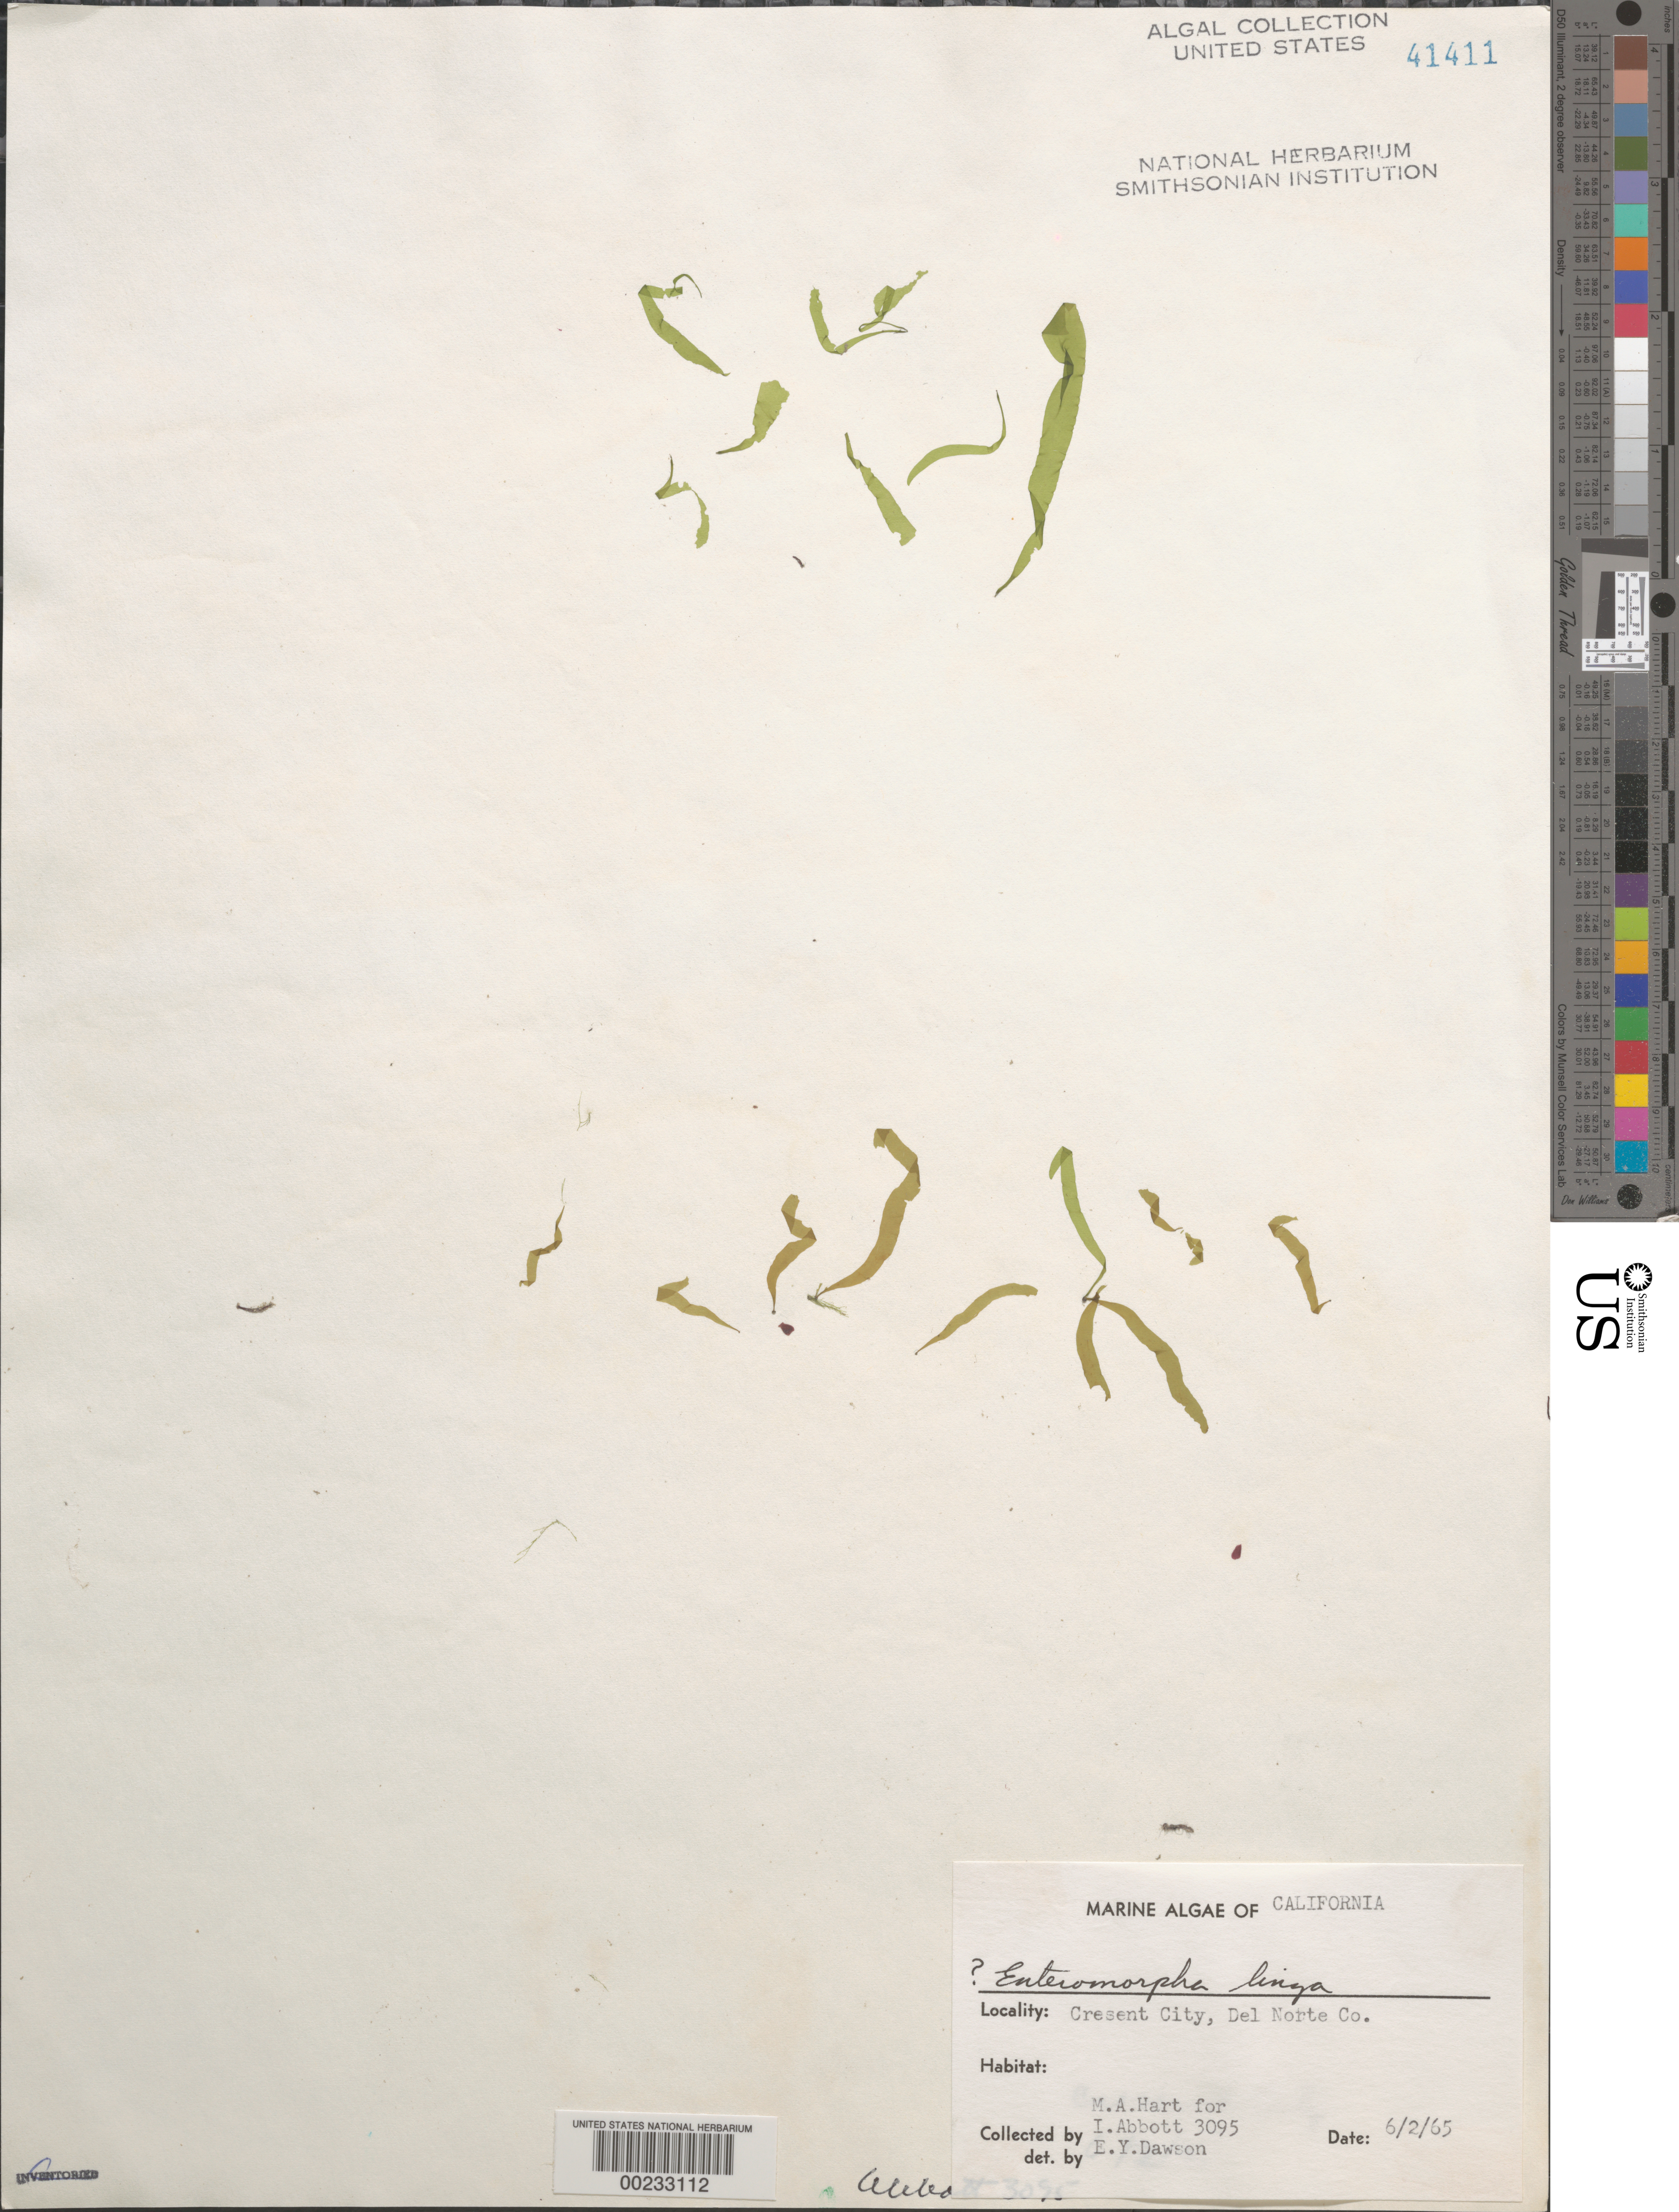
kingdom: Plantae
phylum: Chlorophyta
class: Ulvophyceae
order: Ulvales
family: Ulvaceae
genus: Ulva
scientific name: Ulva clathrata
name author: (Roth) C. Agardh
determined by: Algae name updating Project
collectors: M. A. Hart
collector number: IAA 3095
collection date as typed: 02 Jun 1965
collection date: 1965-06-02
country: United States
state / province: California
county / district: Del Norte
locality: Crescent City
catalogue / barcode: US 41411